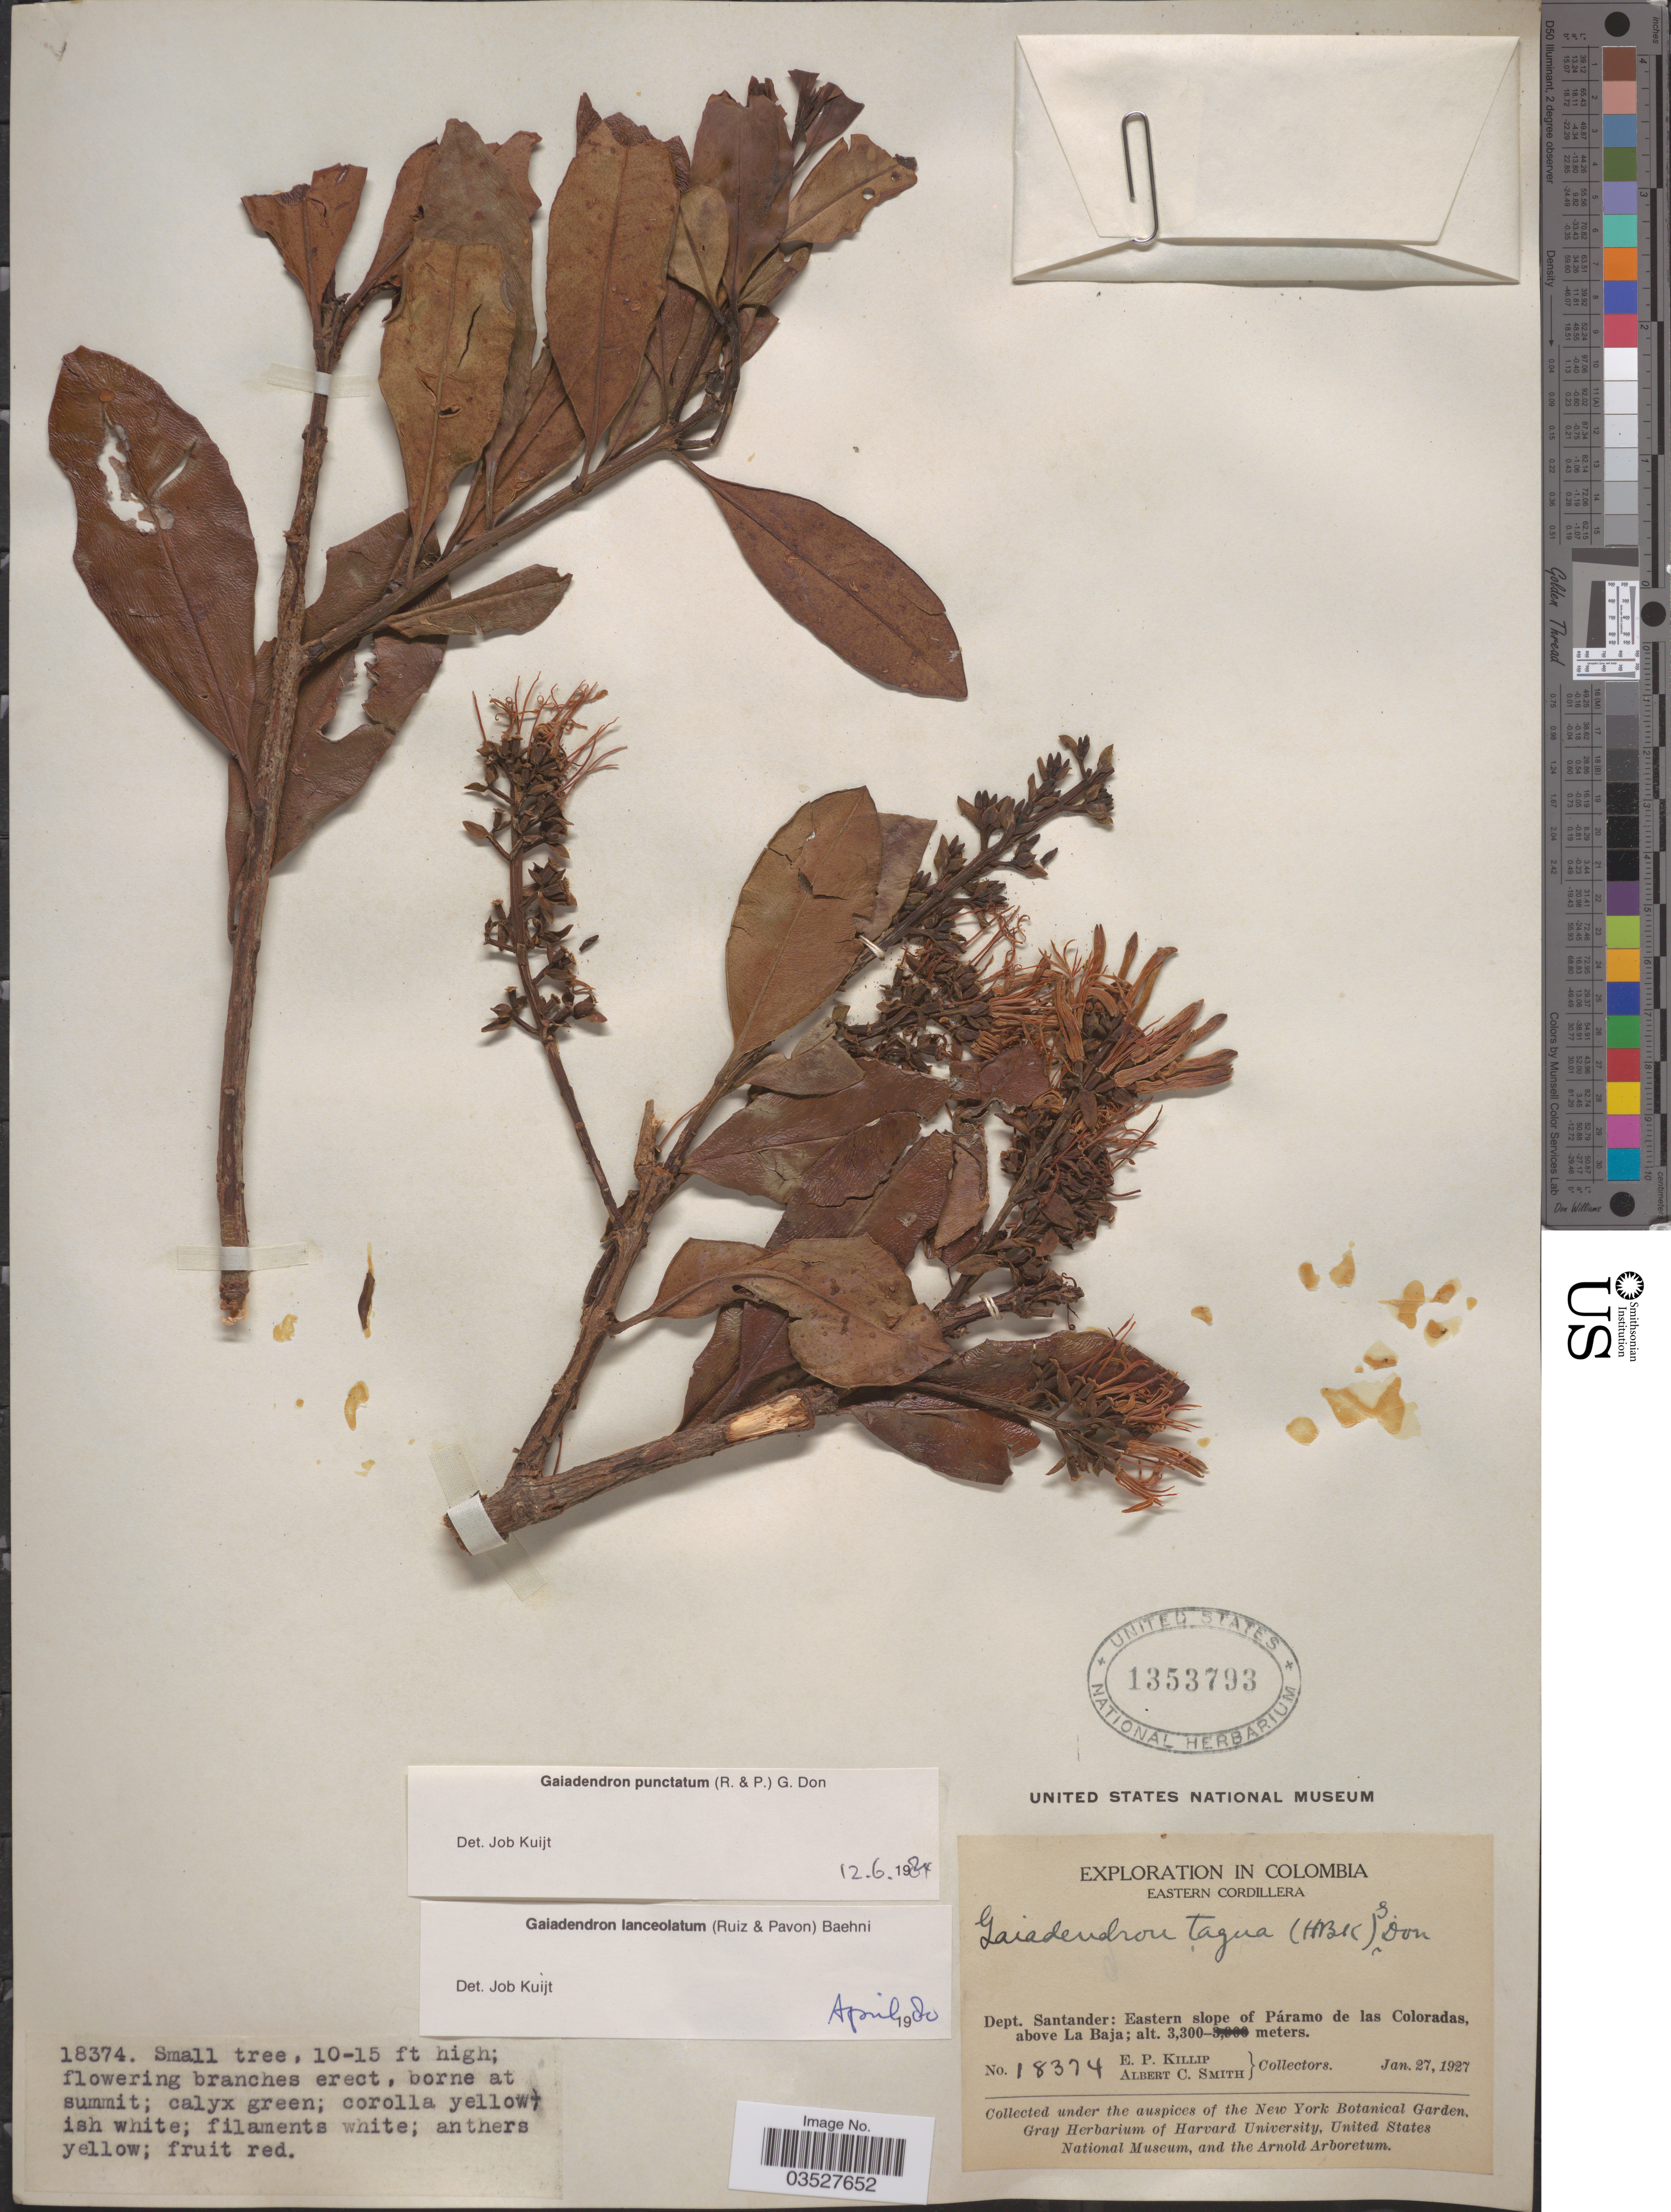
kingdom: Plantae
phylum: Tracheophyta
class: Magnoliopsida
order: Santalales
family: Loranthaceae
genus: Gaiadendron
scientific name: Gaiadendron punctatum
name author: (Ruiz & Pav.) G. Don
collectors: E. P. Killip & A. C. Smith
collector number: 18374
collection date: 1927-01-27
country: Colombia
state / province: Santander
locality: Eastern Cordillera. Dept. Santander: Eastern slope of Páramo de las Coloradas, above La Baja.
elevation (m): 3300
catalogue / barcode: US 1353793